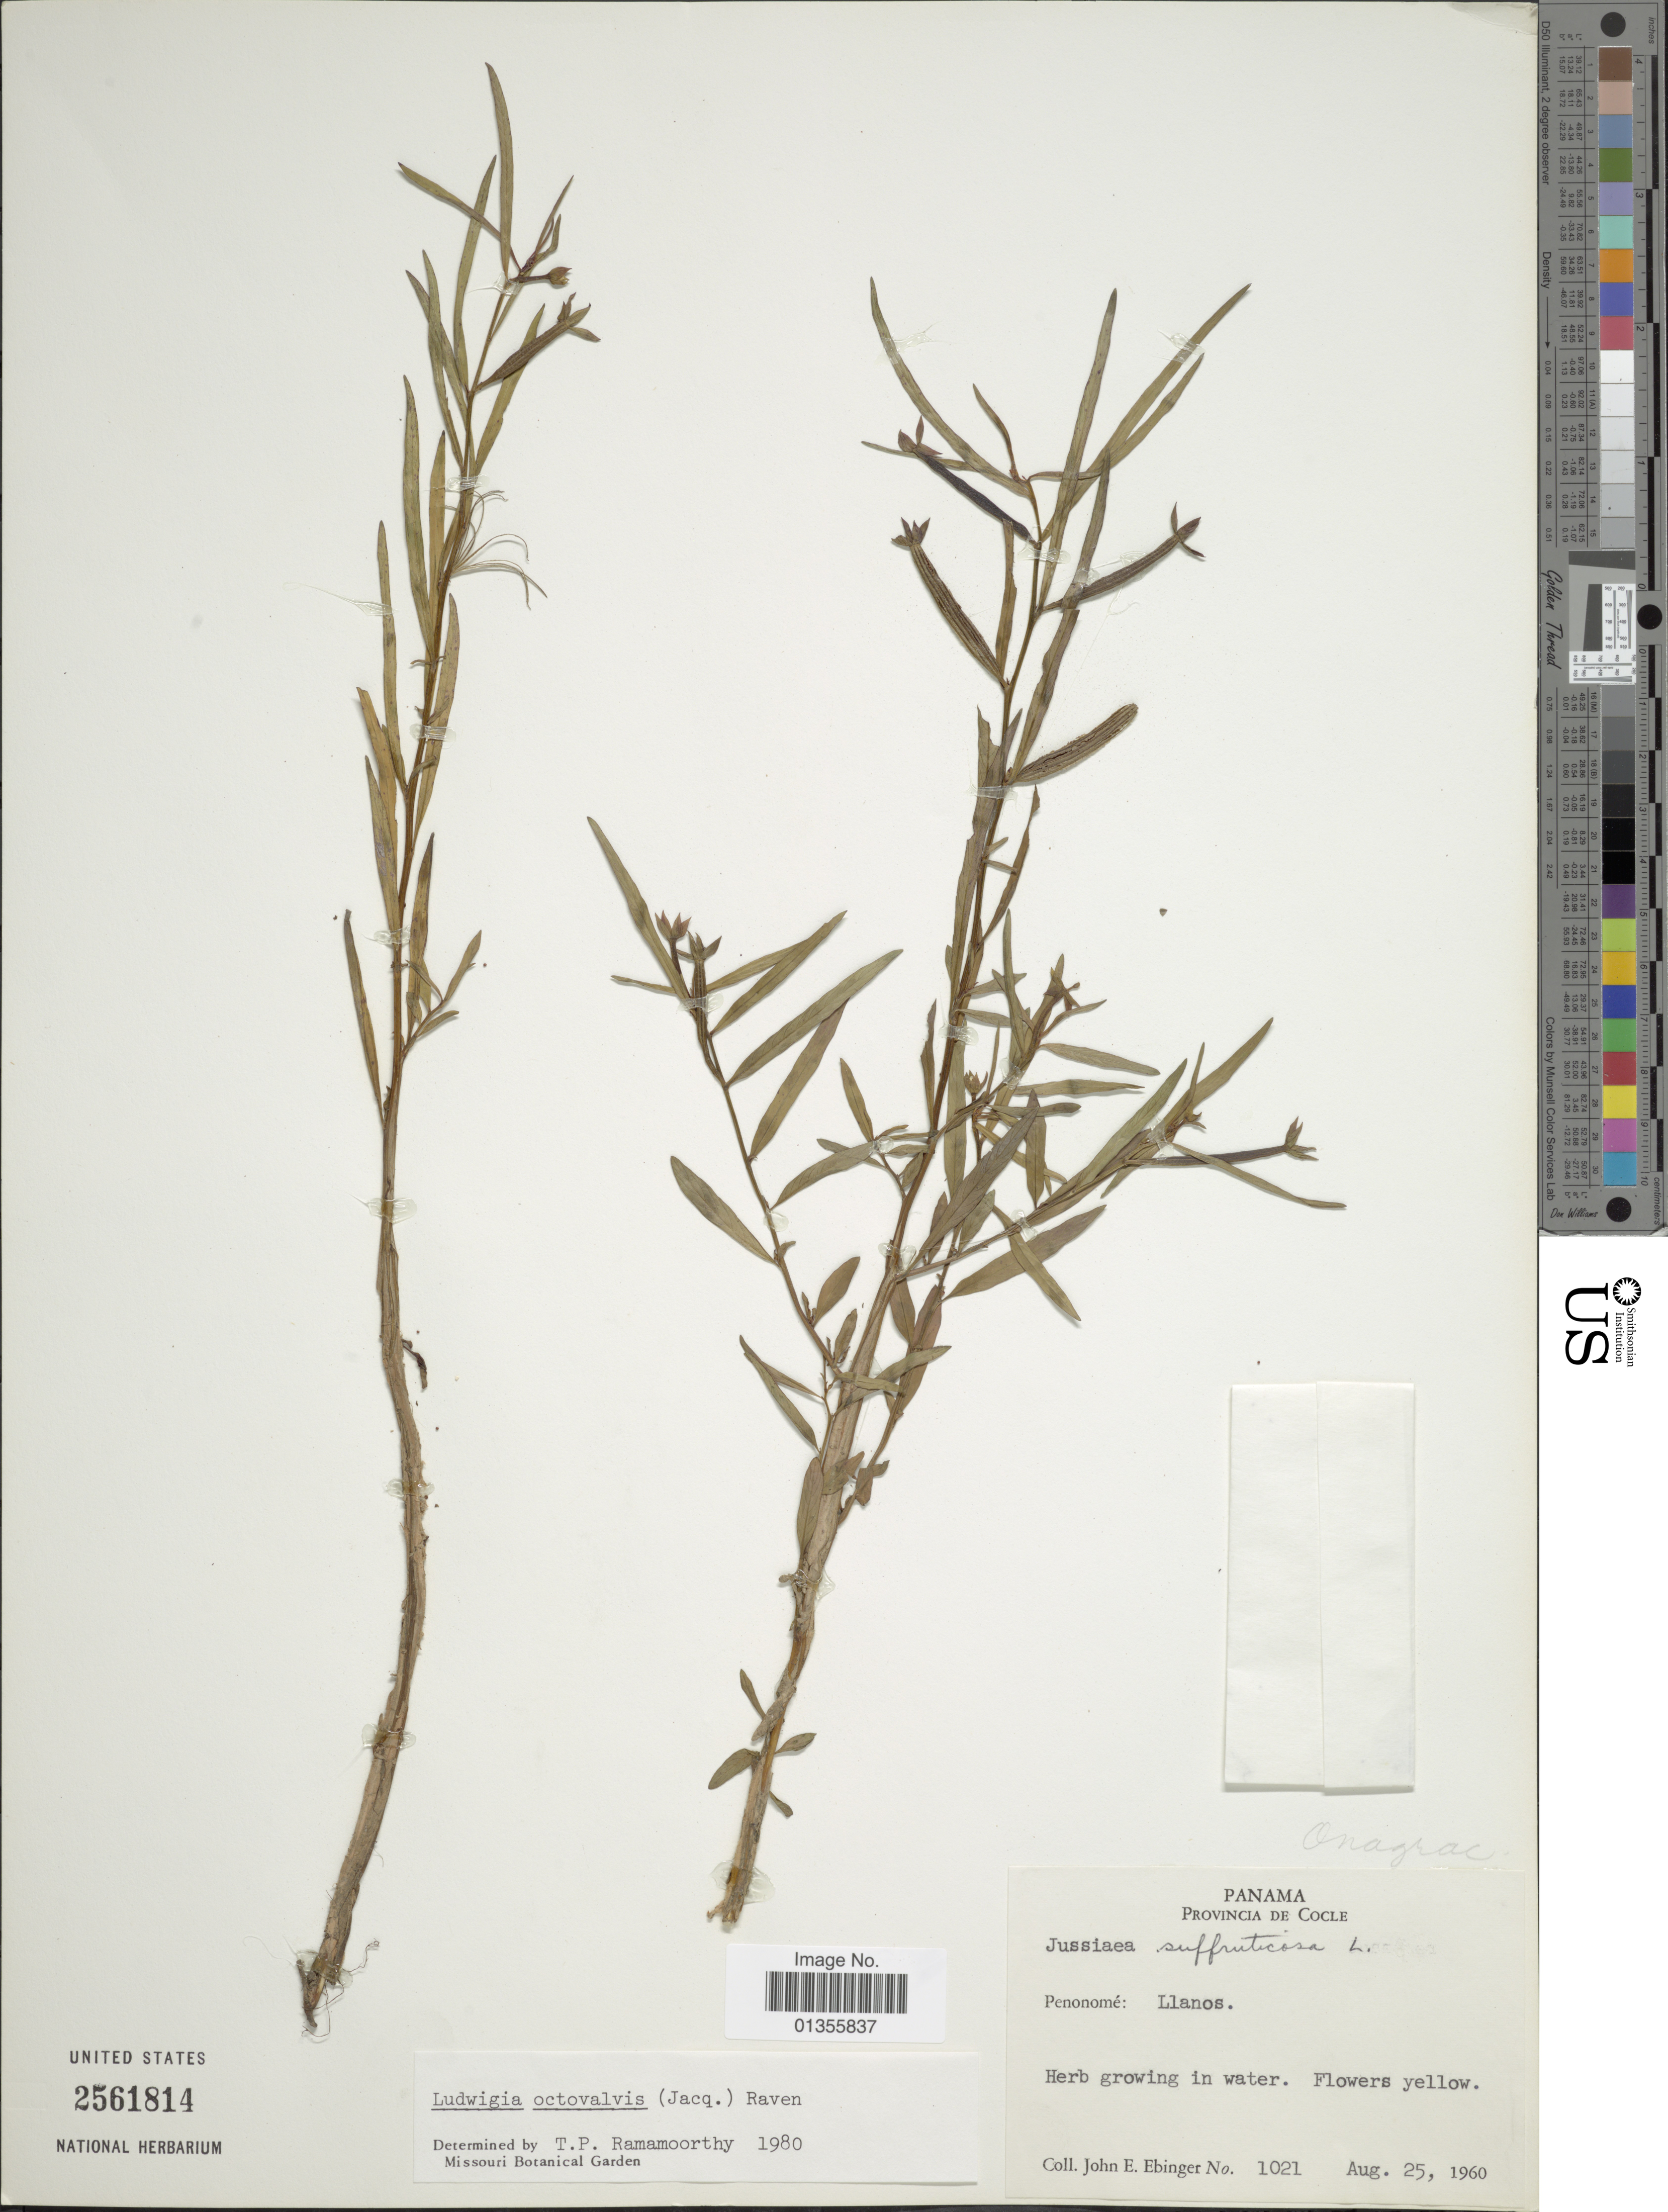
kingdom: Plantae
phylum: Tracheophyta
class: Magnoliopsida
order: Myrtales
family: Onagraceae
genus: Ludwigia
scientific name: Ludwigia octovalvis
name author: (Jacq.) P.H. Raven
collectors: J. Ebinger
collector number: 1021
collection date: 1960-08-25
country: Panama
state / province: Coclé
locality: Provincia de Cocle. Penonomé: Llanos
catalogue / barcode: US 2561814